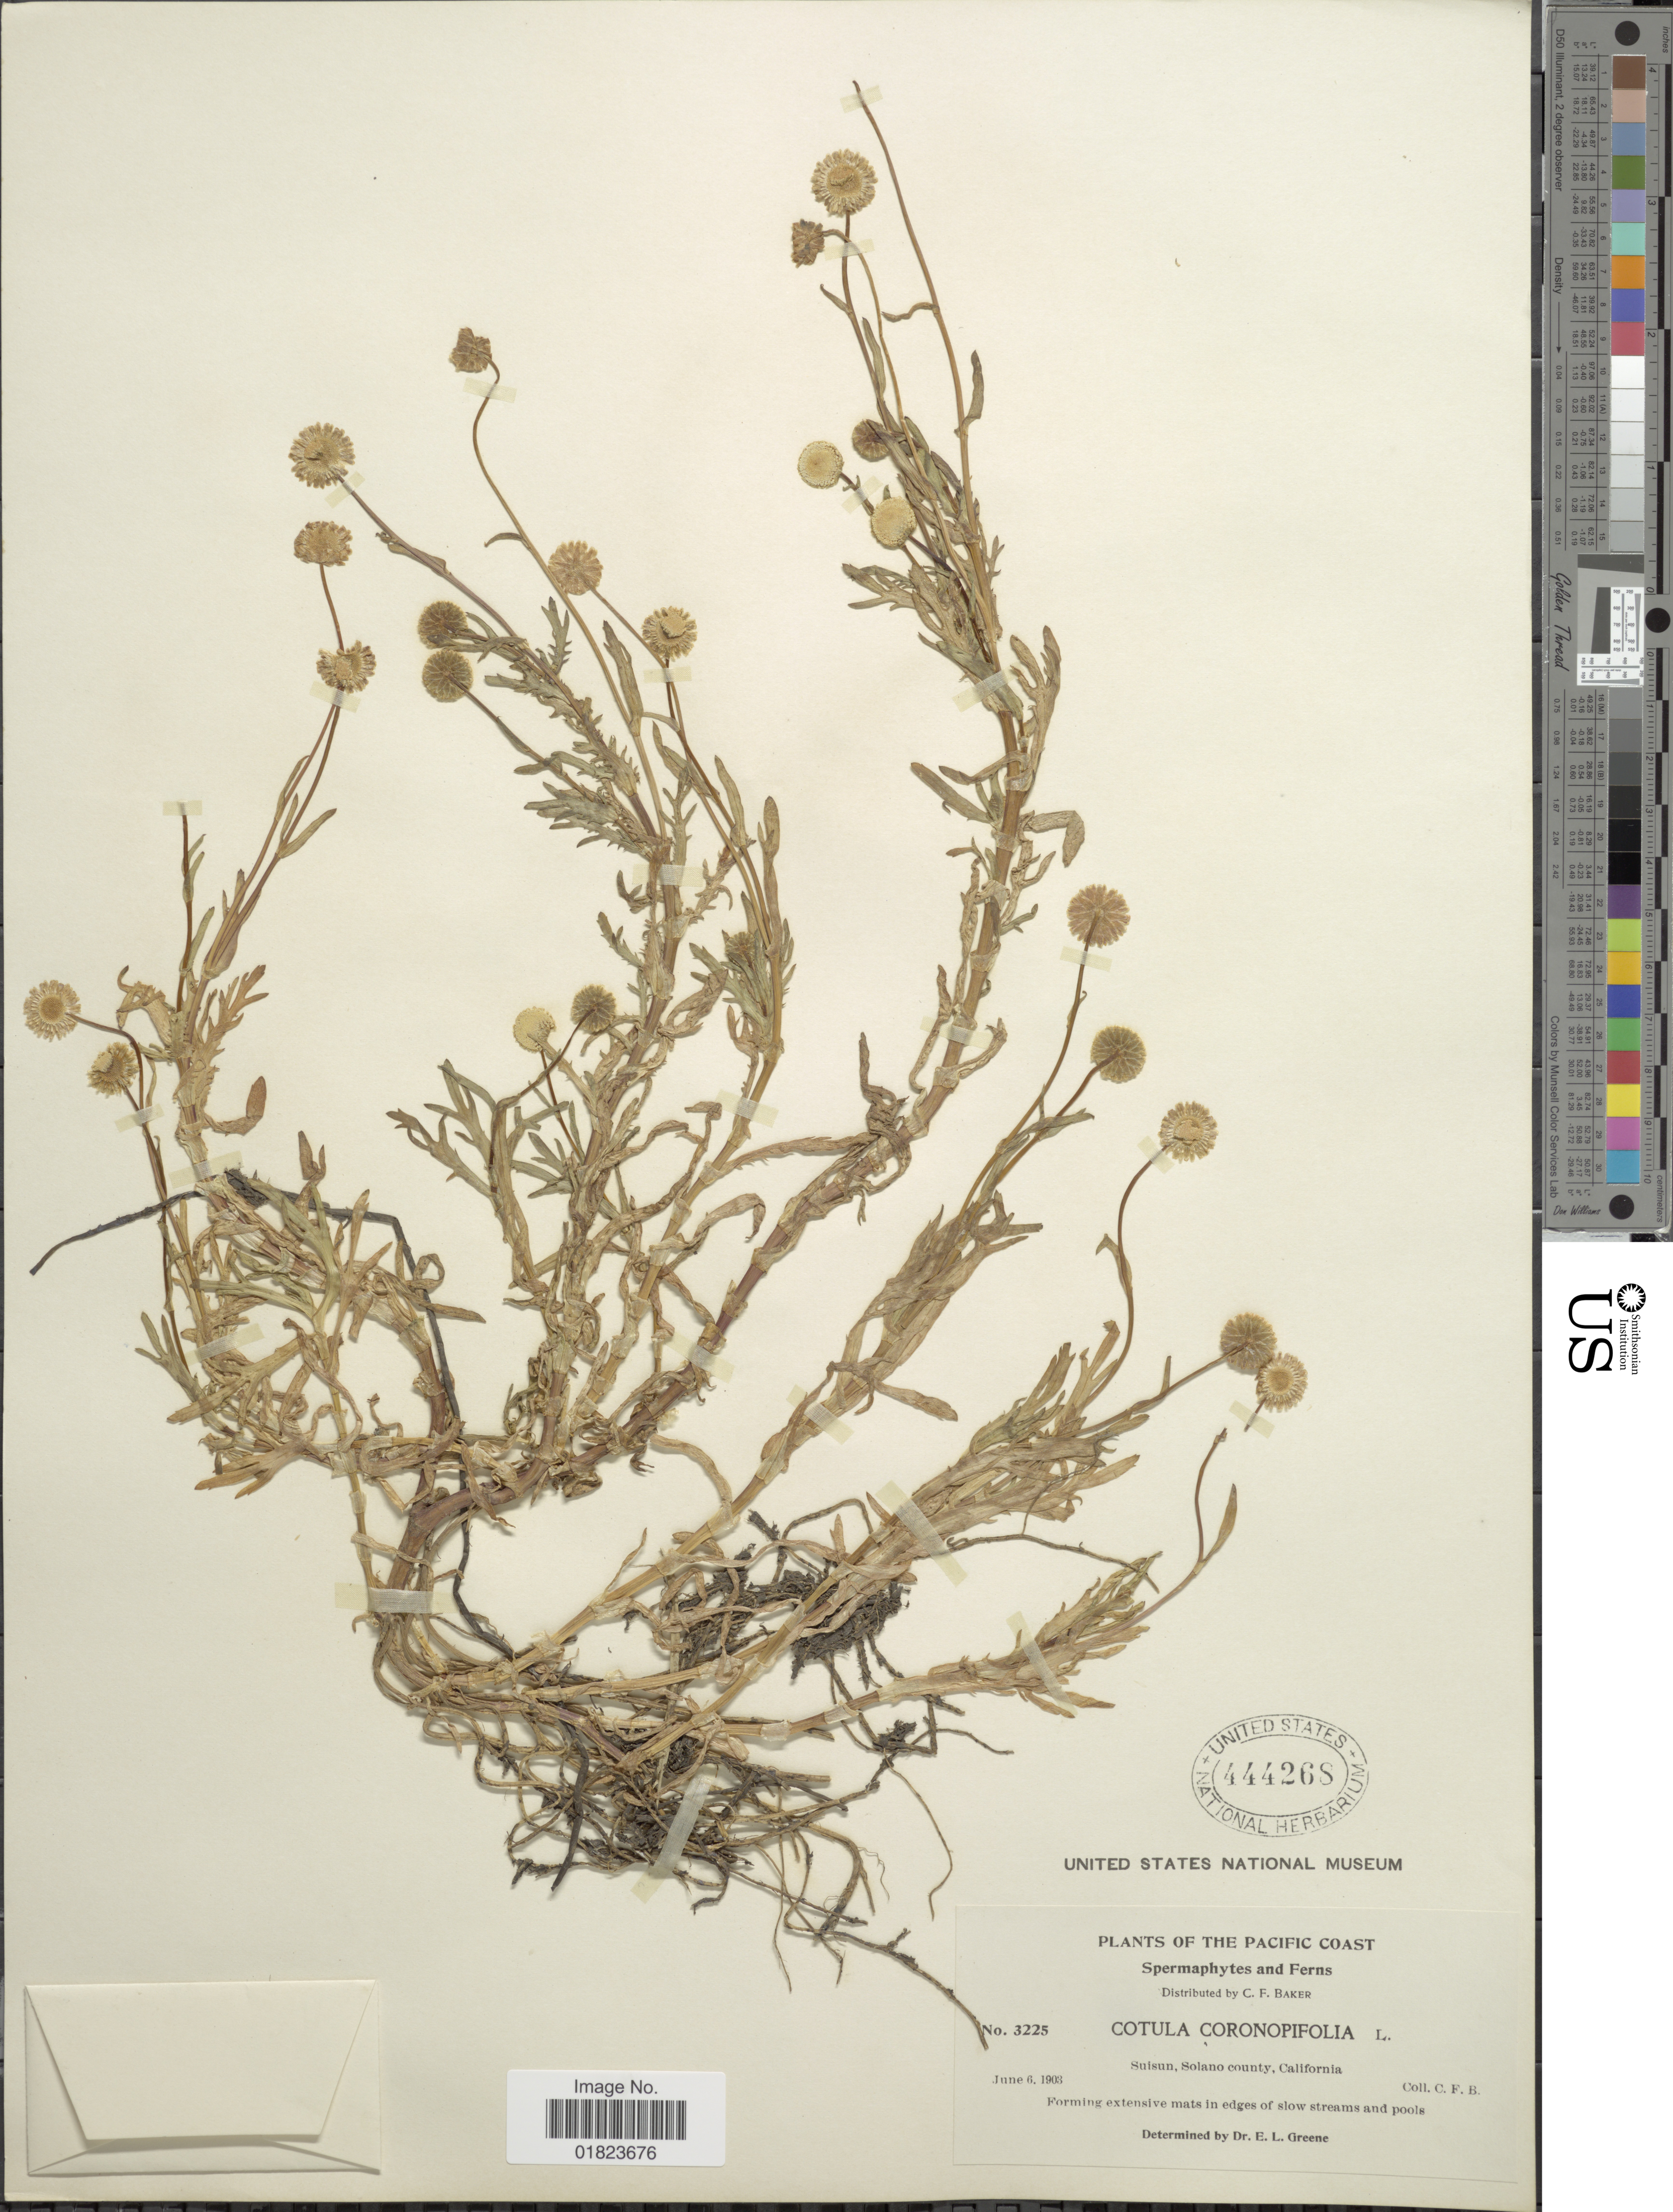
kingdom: Plantae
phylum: Tracheophyta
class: Magnoliopsida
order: Asterales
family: Asteraceae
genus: Cotula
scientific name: Cotula coronopifolia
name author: L.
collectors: C. F. Baker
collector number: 3225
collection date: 1903-06-06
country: United States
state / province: California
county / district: Solano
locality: Pacific Coast, Suisun, Solano County, California.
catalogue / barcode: US 444268